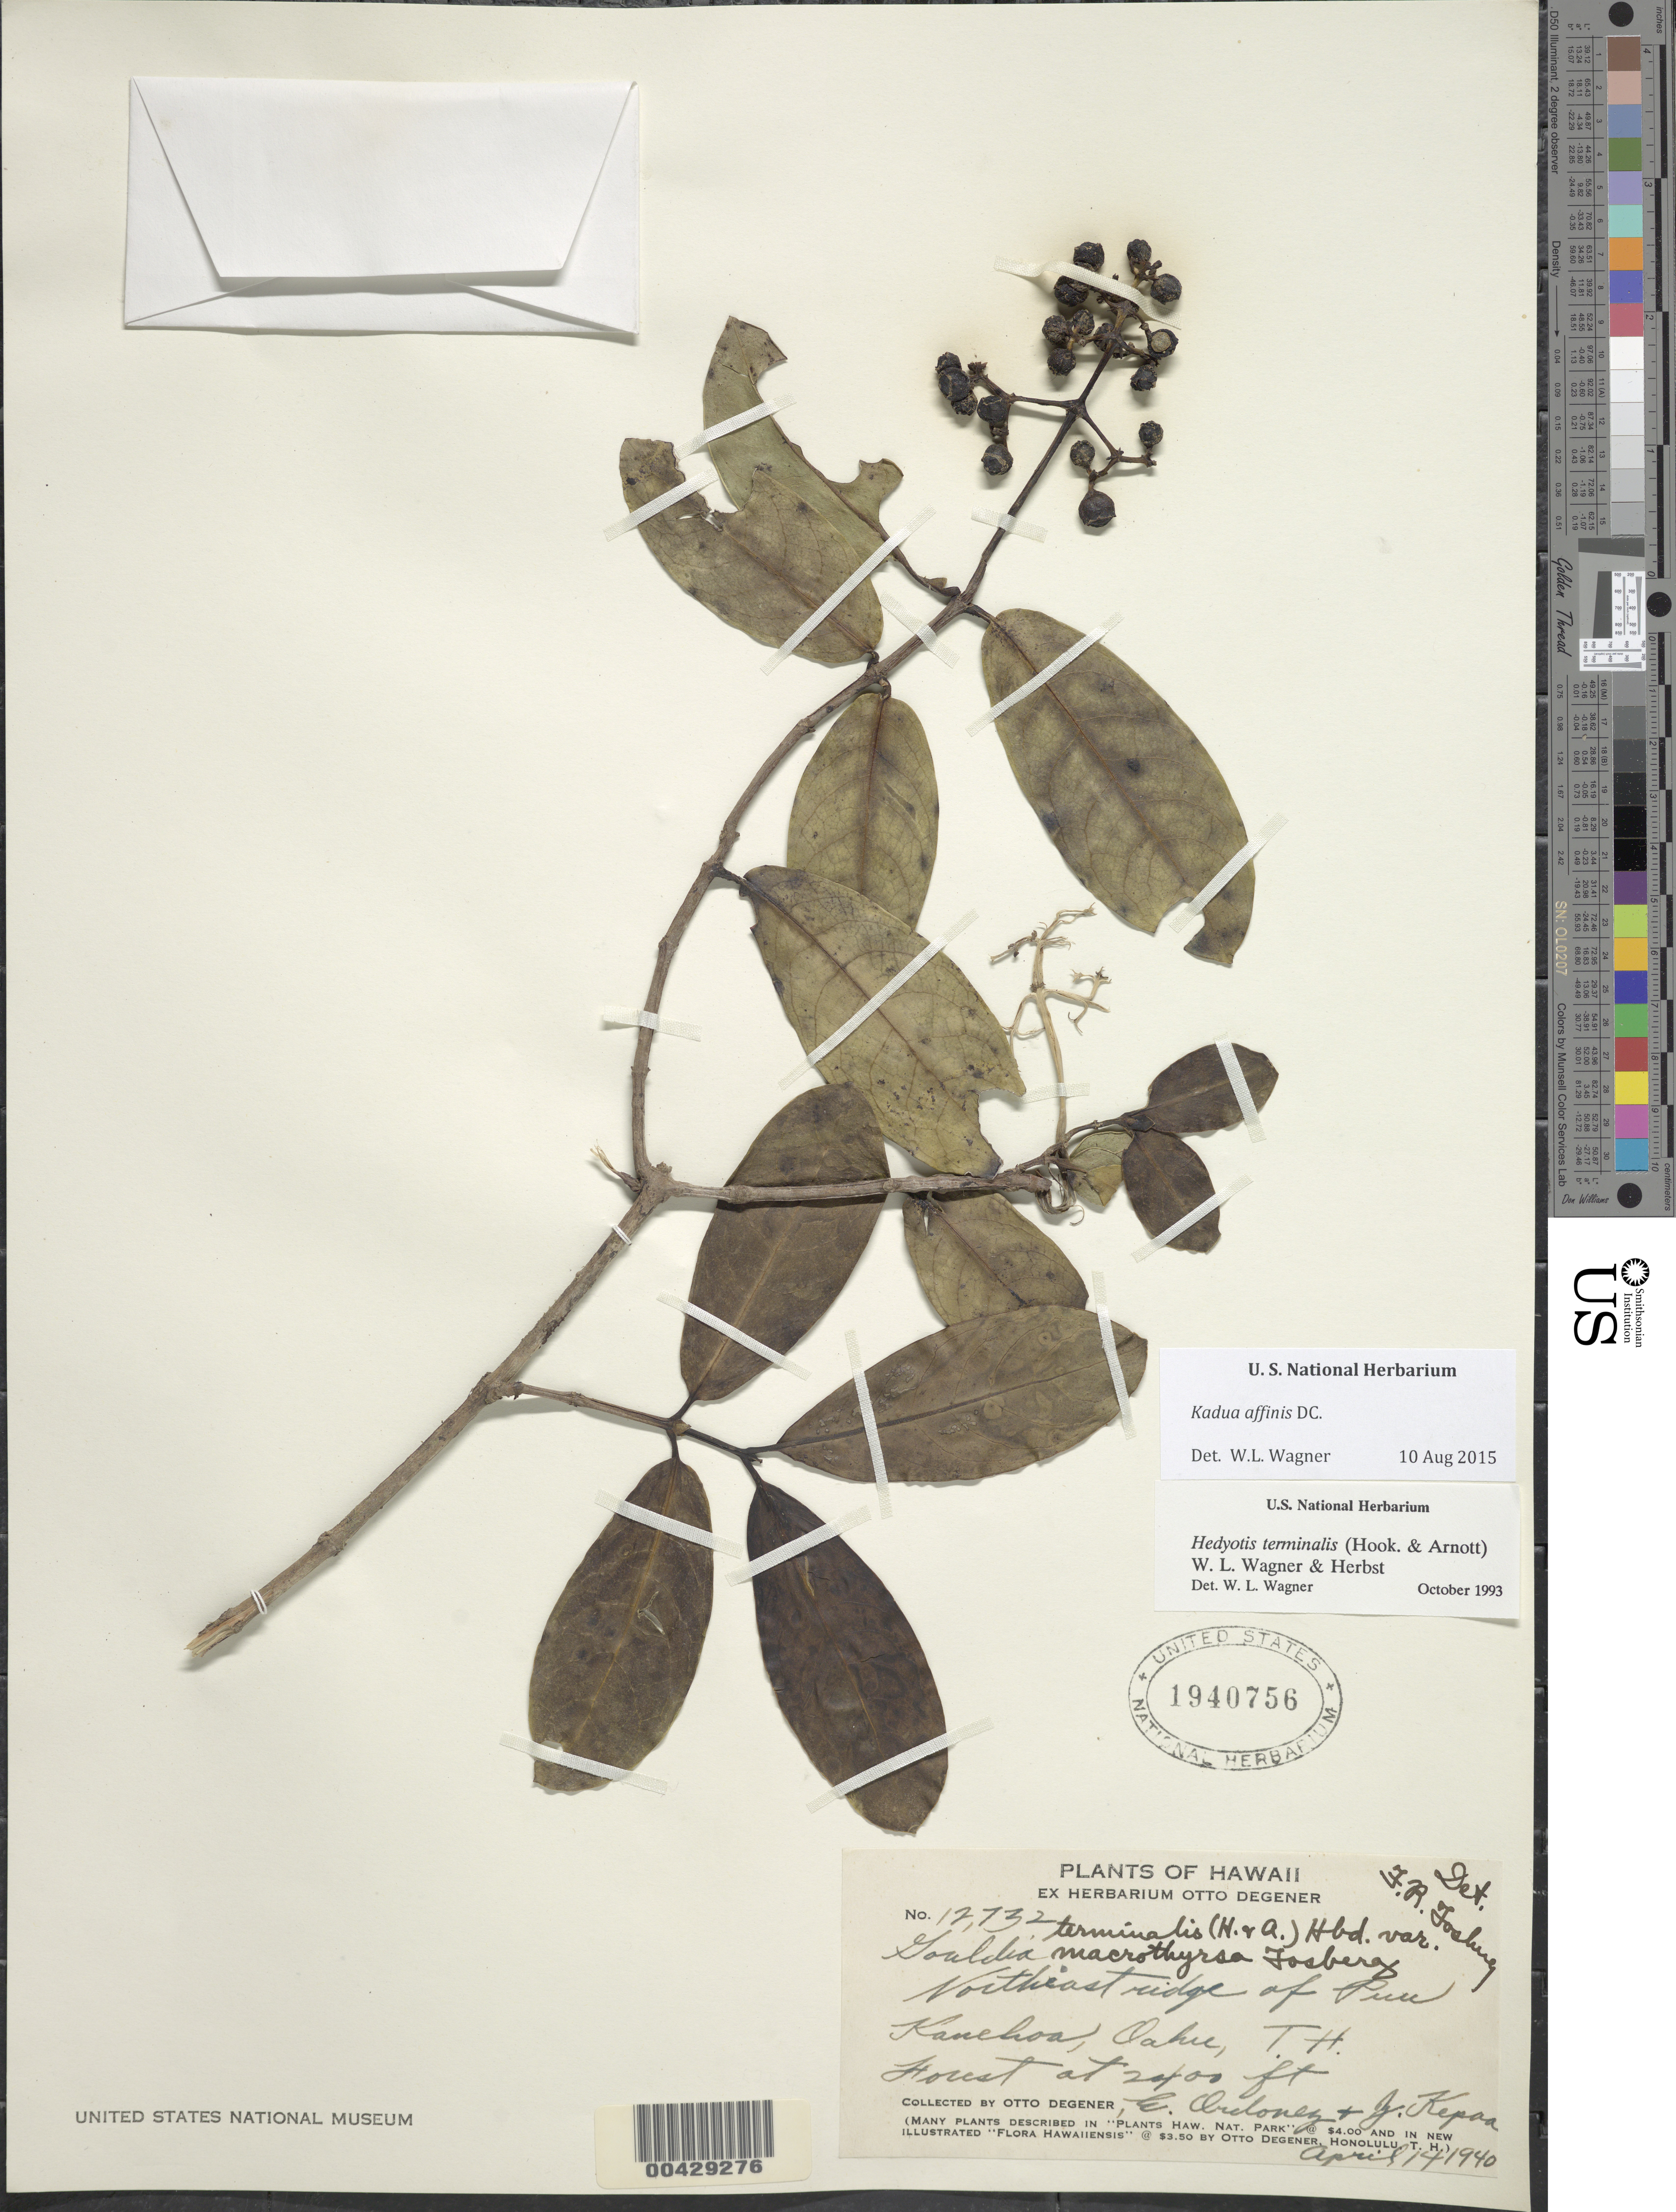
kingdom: Plantae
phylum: Tracheophyta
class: Magnoliopsida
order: Gentianales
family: Rubiaceae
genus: Kadua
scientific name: Kadua affinis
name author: DC.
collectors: O. Degener, E. Ordonez & J. Kepaa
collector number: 12732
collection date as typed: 14 Apr 1940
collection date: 1940-04-14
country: United States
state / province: Hawaii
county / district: Honolulu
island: Oahu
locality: Northeast ridge of Puu Kanehoa.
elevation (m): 732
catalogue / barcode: US 1940756